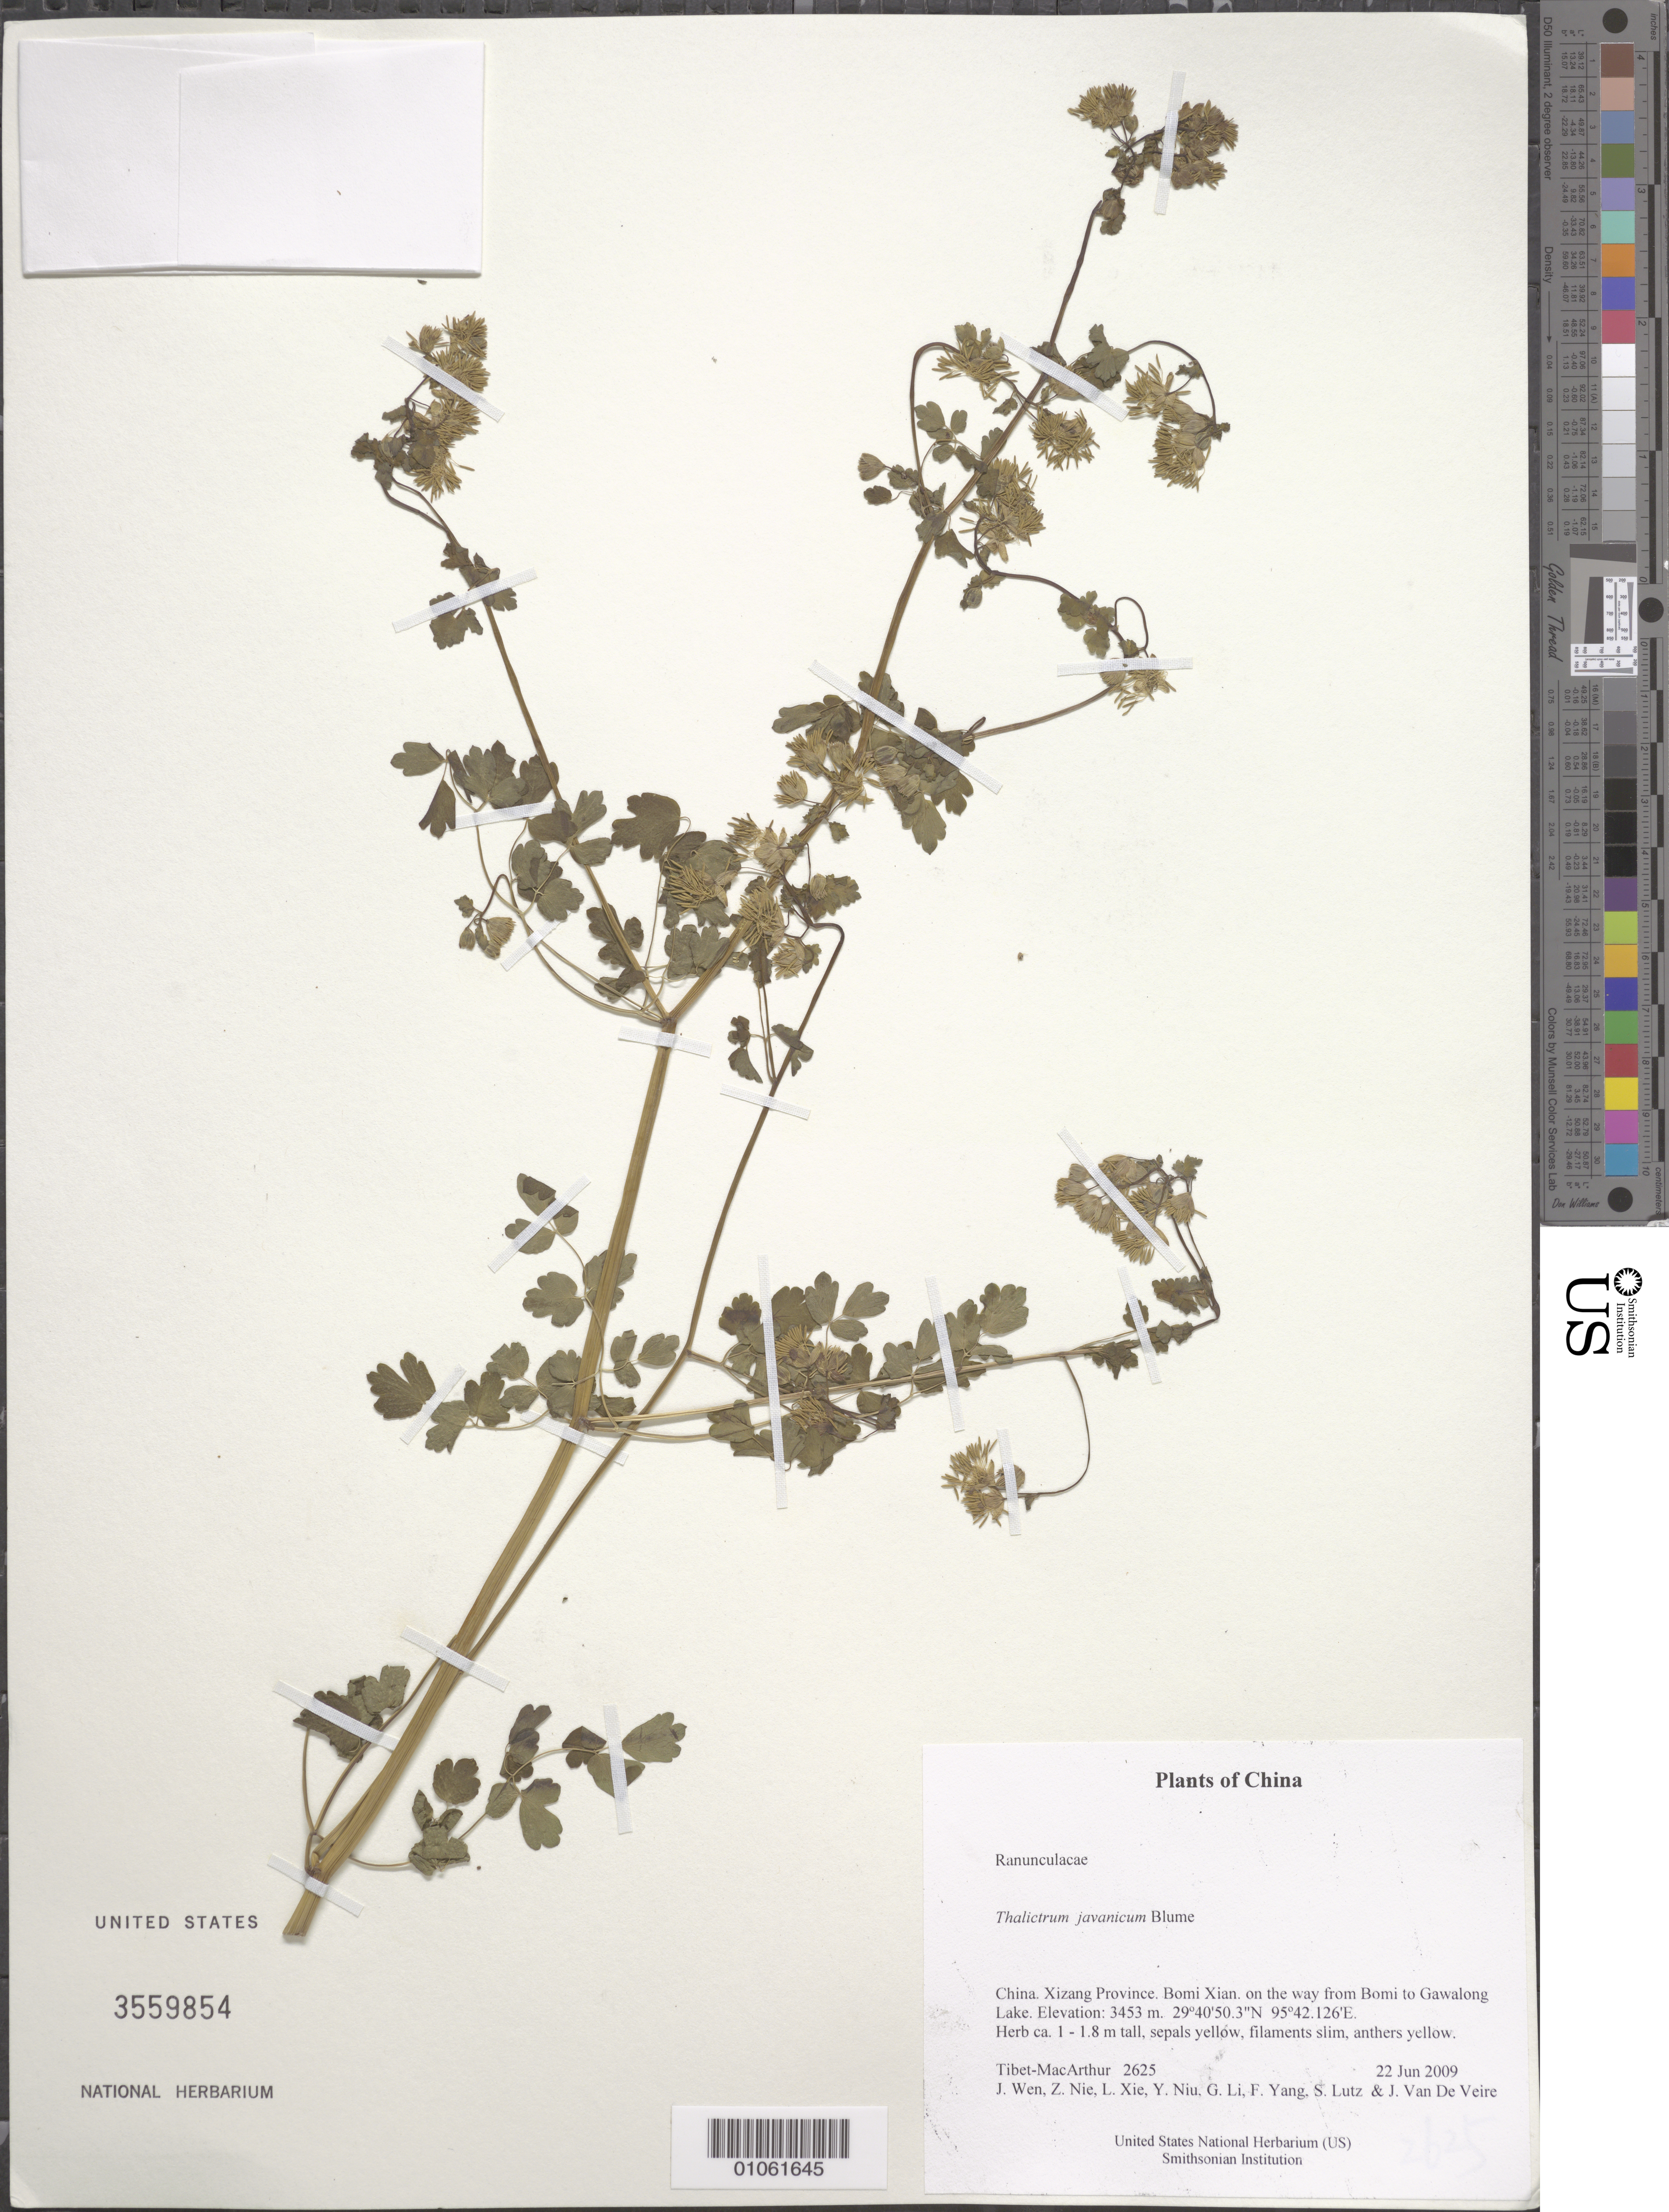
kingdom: Plantae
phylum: Tracheophyta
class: Magnoliopsida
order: Ranunculales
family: Ranunculaceae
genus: Thalictrum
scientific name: Thalictrum javanicum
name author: Blume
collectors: Tibet-MacArthur, J. Wen, Z. Nie, L. Xie, Y. Niu, G. Li, F. Yang, S. Lutz & J. Van De Veire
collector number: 2625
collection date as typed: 22 Jun 2009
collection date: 2009-06-22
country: China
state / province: Xizang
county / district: Bomi Xian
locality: on the way from Bomi to Gawalong Lake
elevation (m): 3453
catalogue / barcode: US 3559854